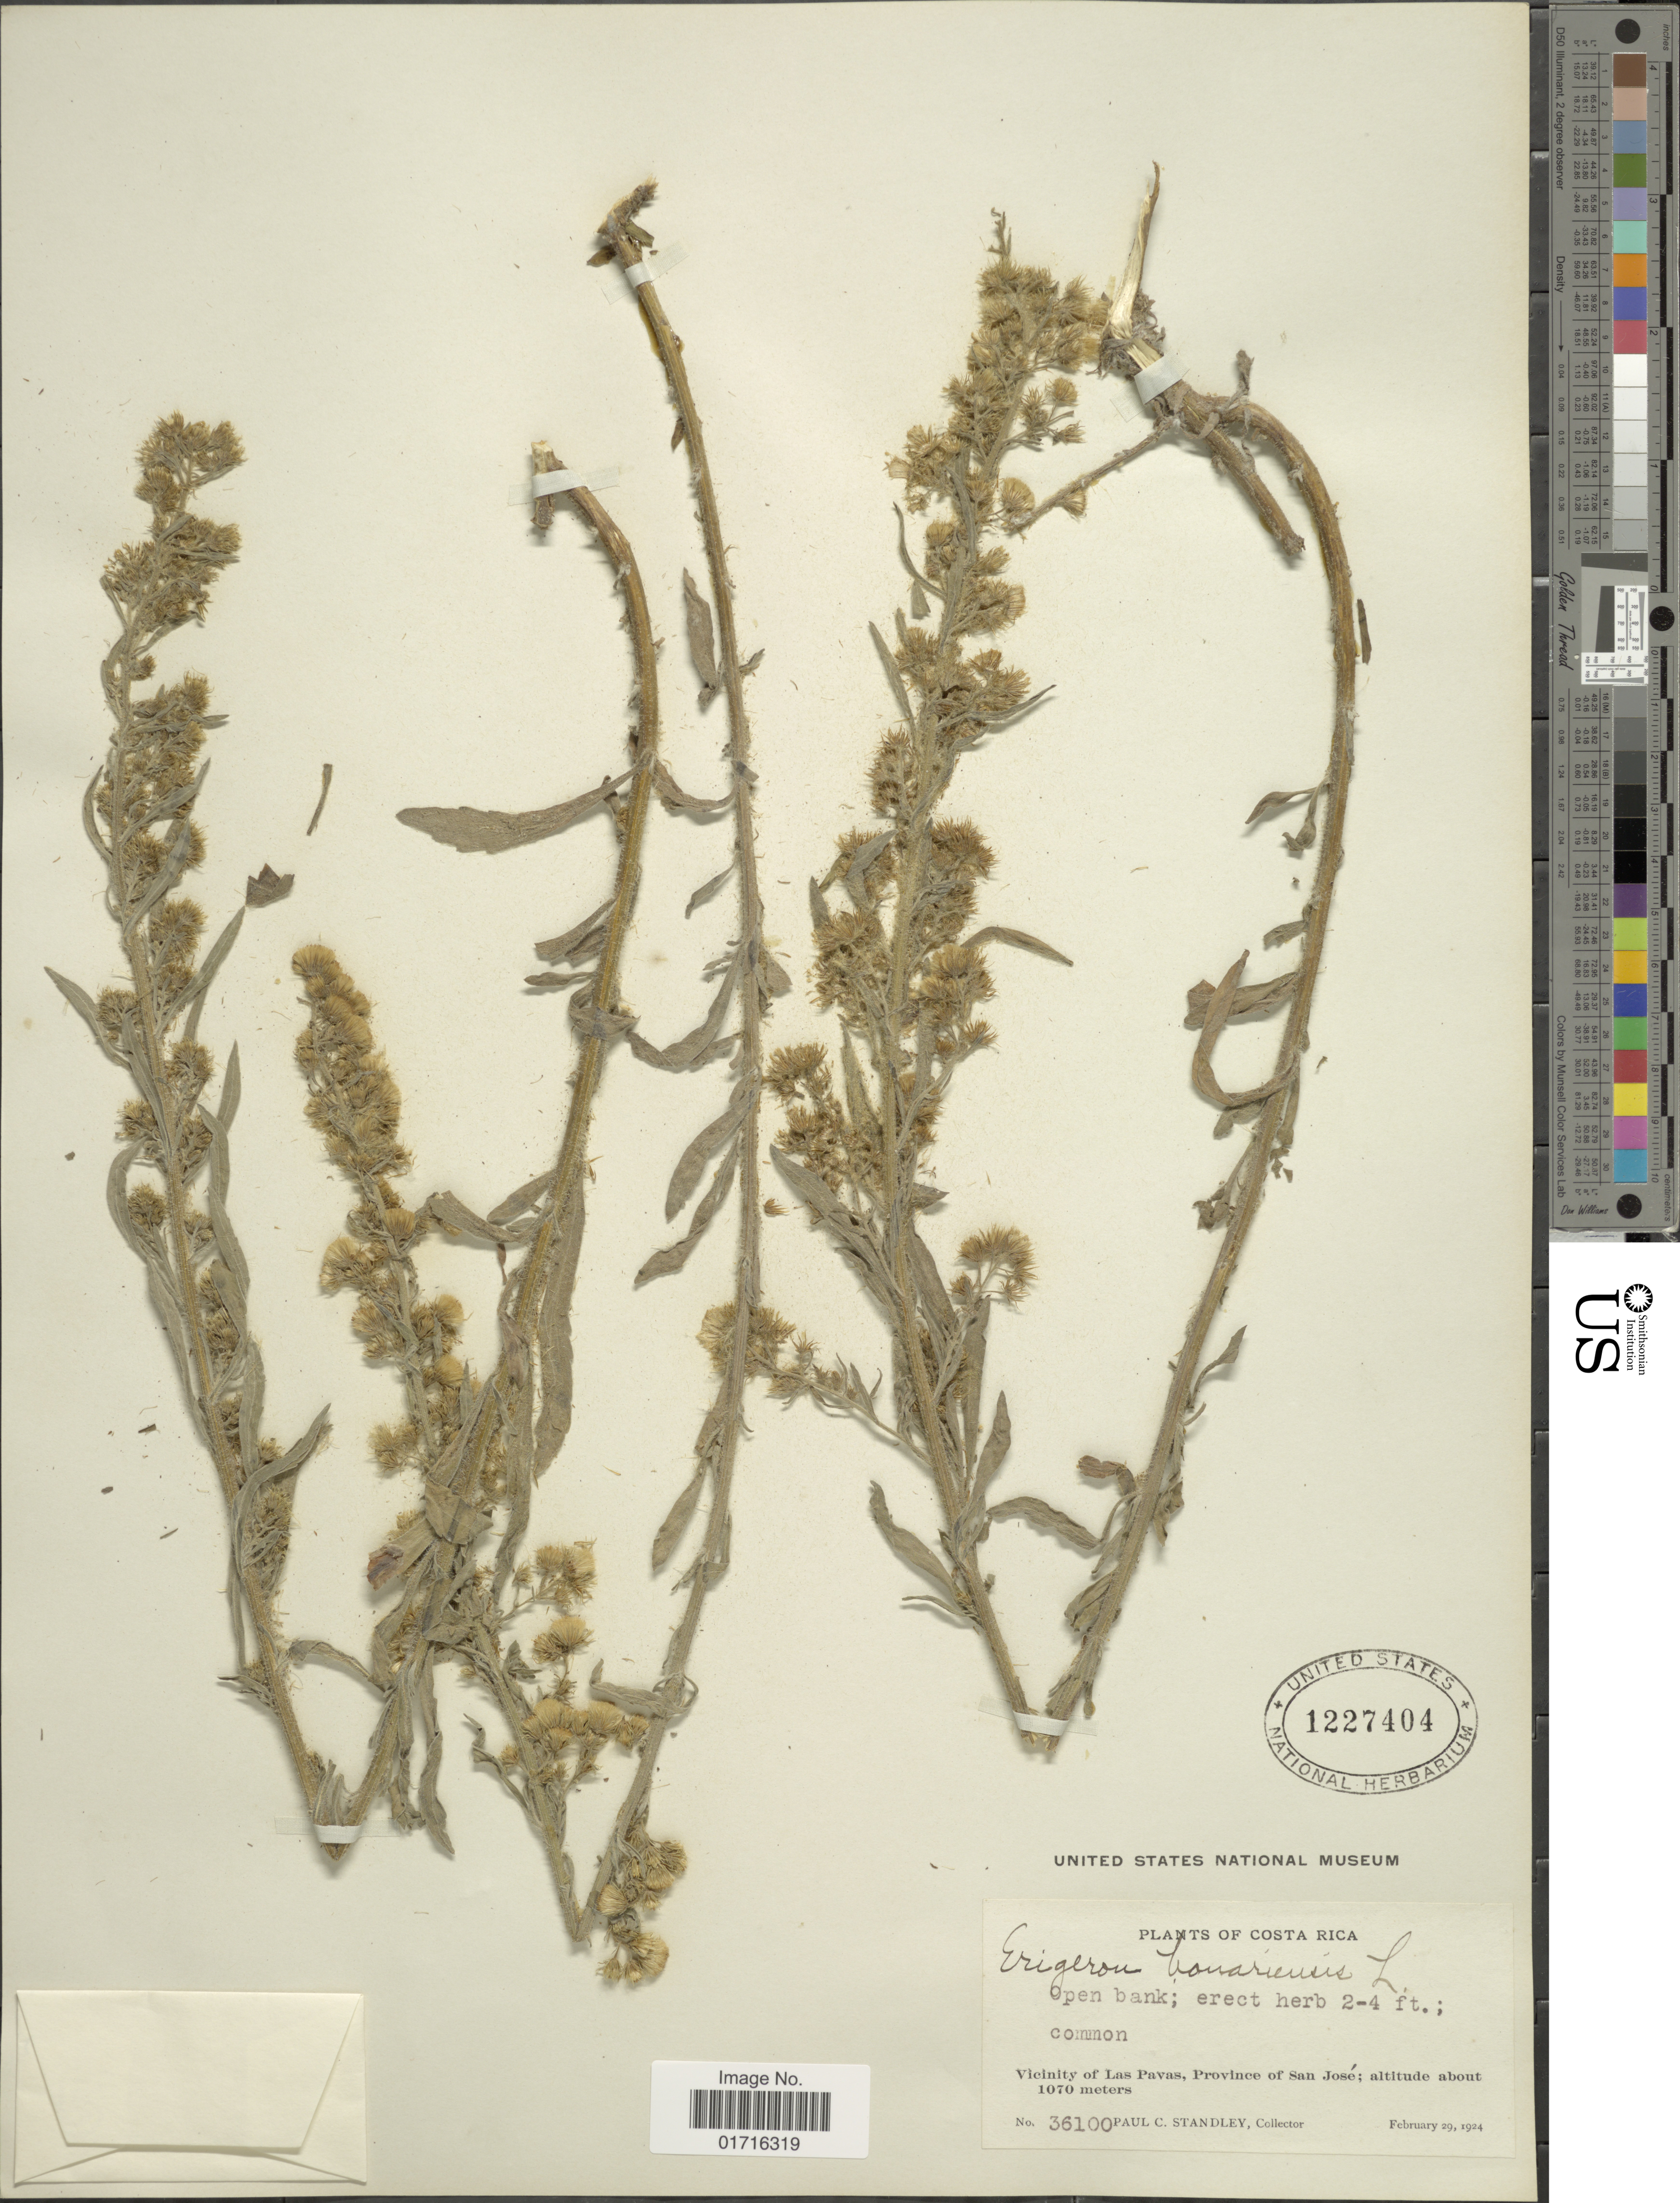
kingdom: Plantae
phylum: Tracheophyta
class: Magnoliopsida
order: Asterales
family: Asteraceae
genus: Conyza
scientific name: Conyza bonariensis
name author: (L.) Cronq.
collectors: P. C. Standley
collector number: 36100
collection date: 1924-02-29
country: Costa Rica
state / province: San José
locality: Vicinity of Las Pavas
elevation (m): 1070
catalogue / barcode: US 1227404